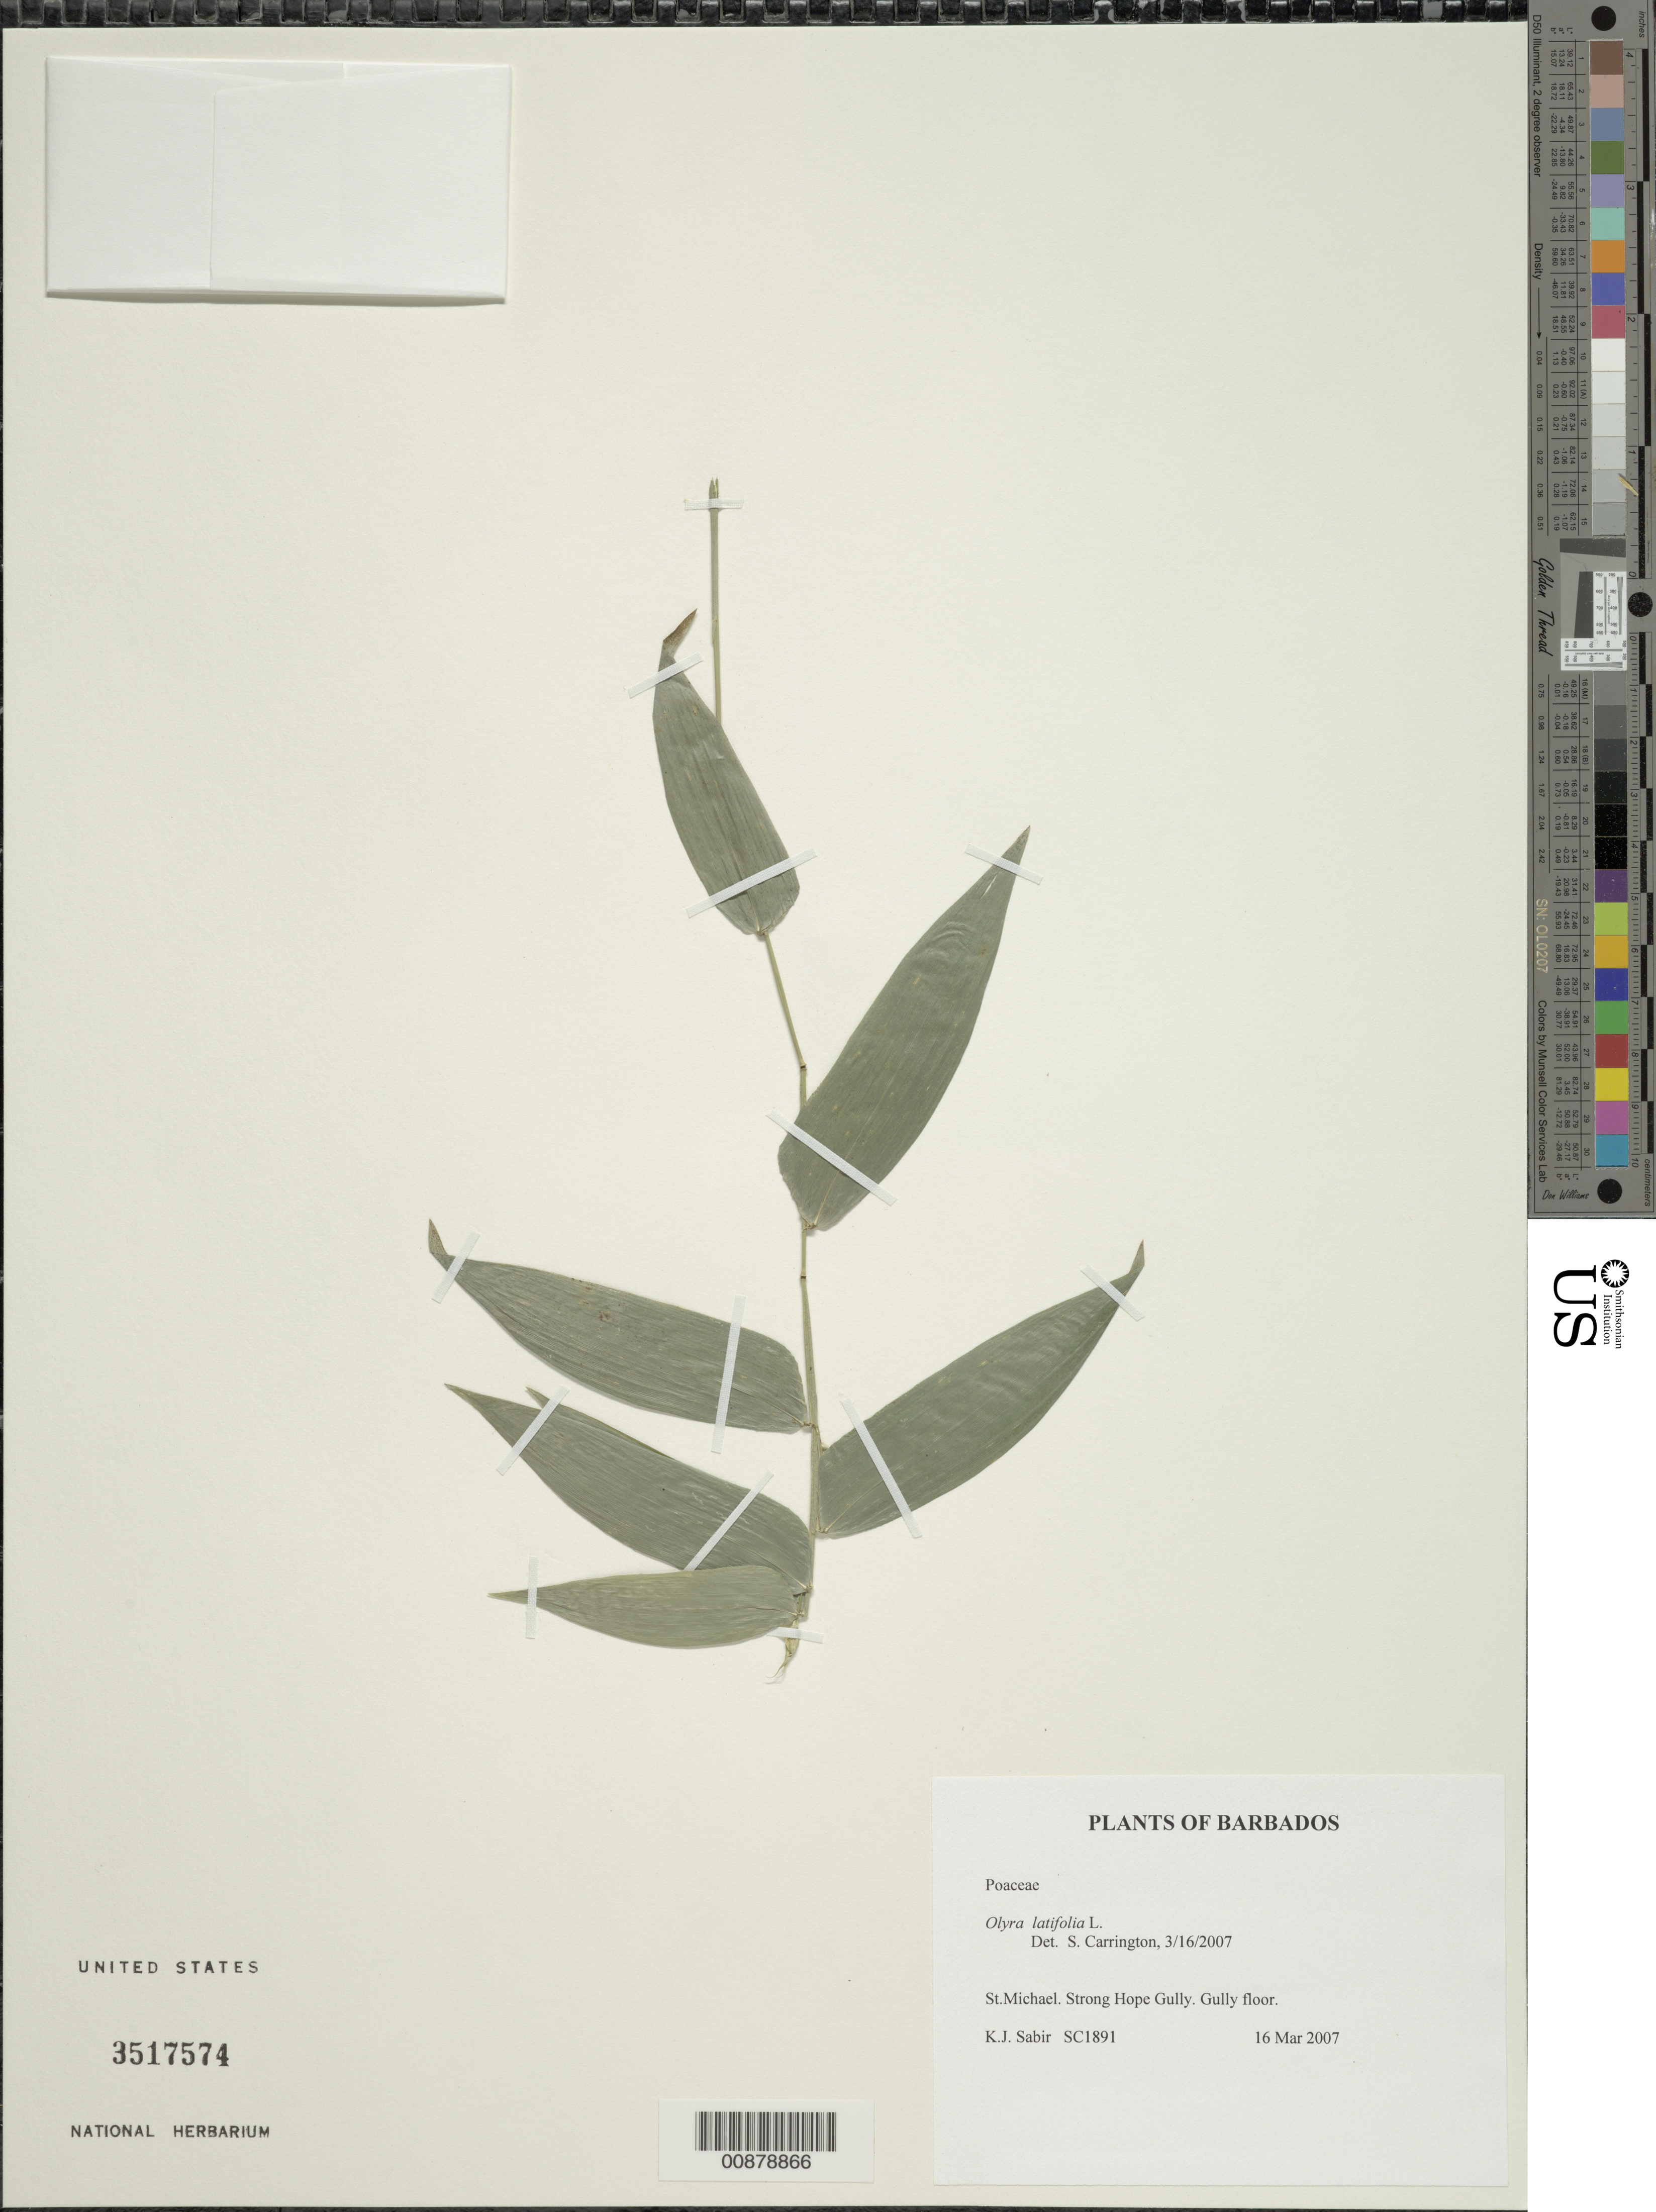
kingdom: Plantae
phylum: Tracheophyta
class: Liliopsida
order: Poales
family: Poaceae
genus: Olyra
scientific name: Olyra latifolia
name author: L.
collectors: K. Sabir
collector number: SC 1891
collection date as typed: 16 Mar 2007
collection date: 2007-03-16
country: Barbados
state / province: Saint Michael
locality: Strong Hope Gully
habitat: Gully floor.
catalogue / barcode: US 3517574